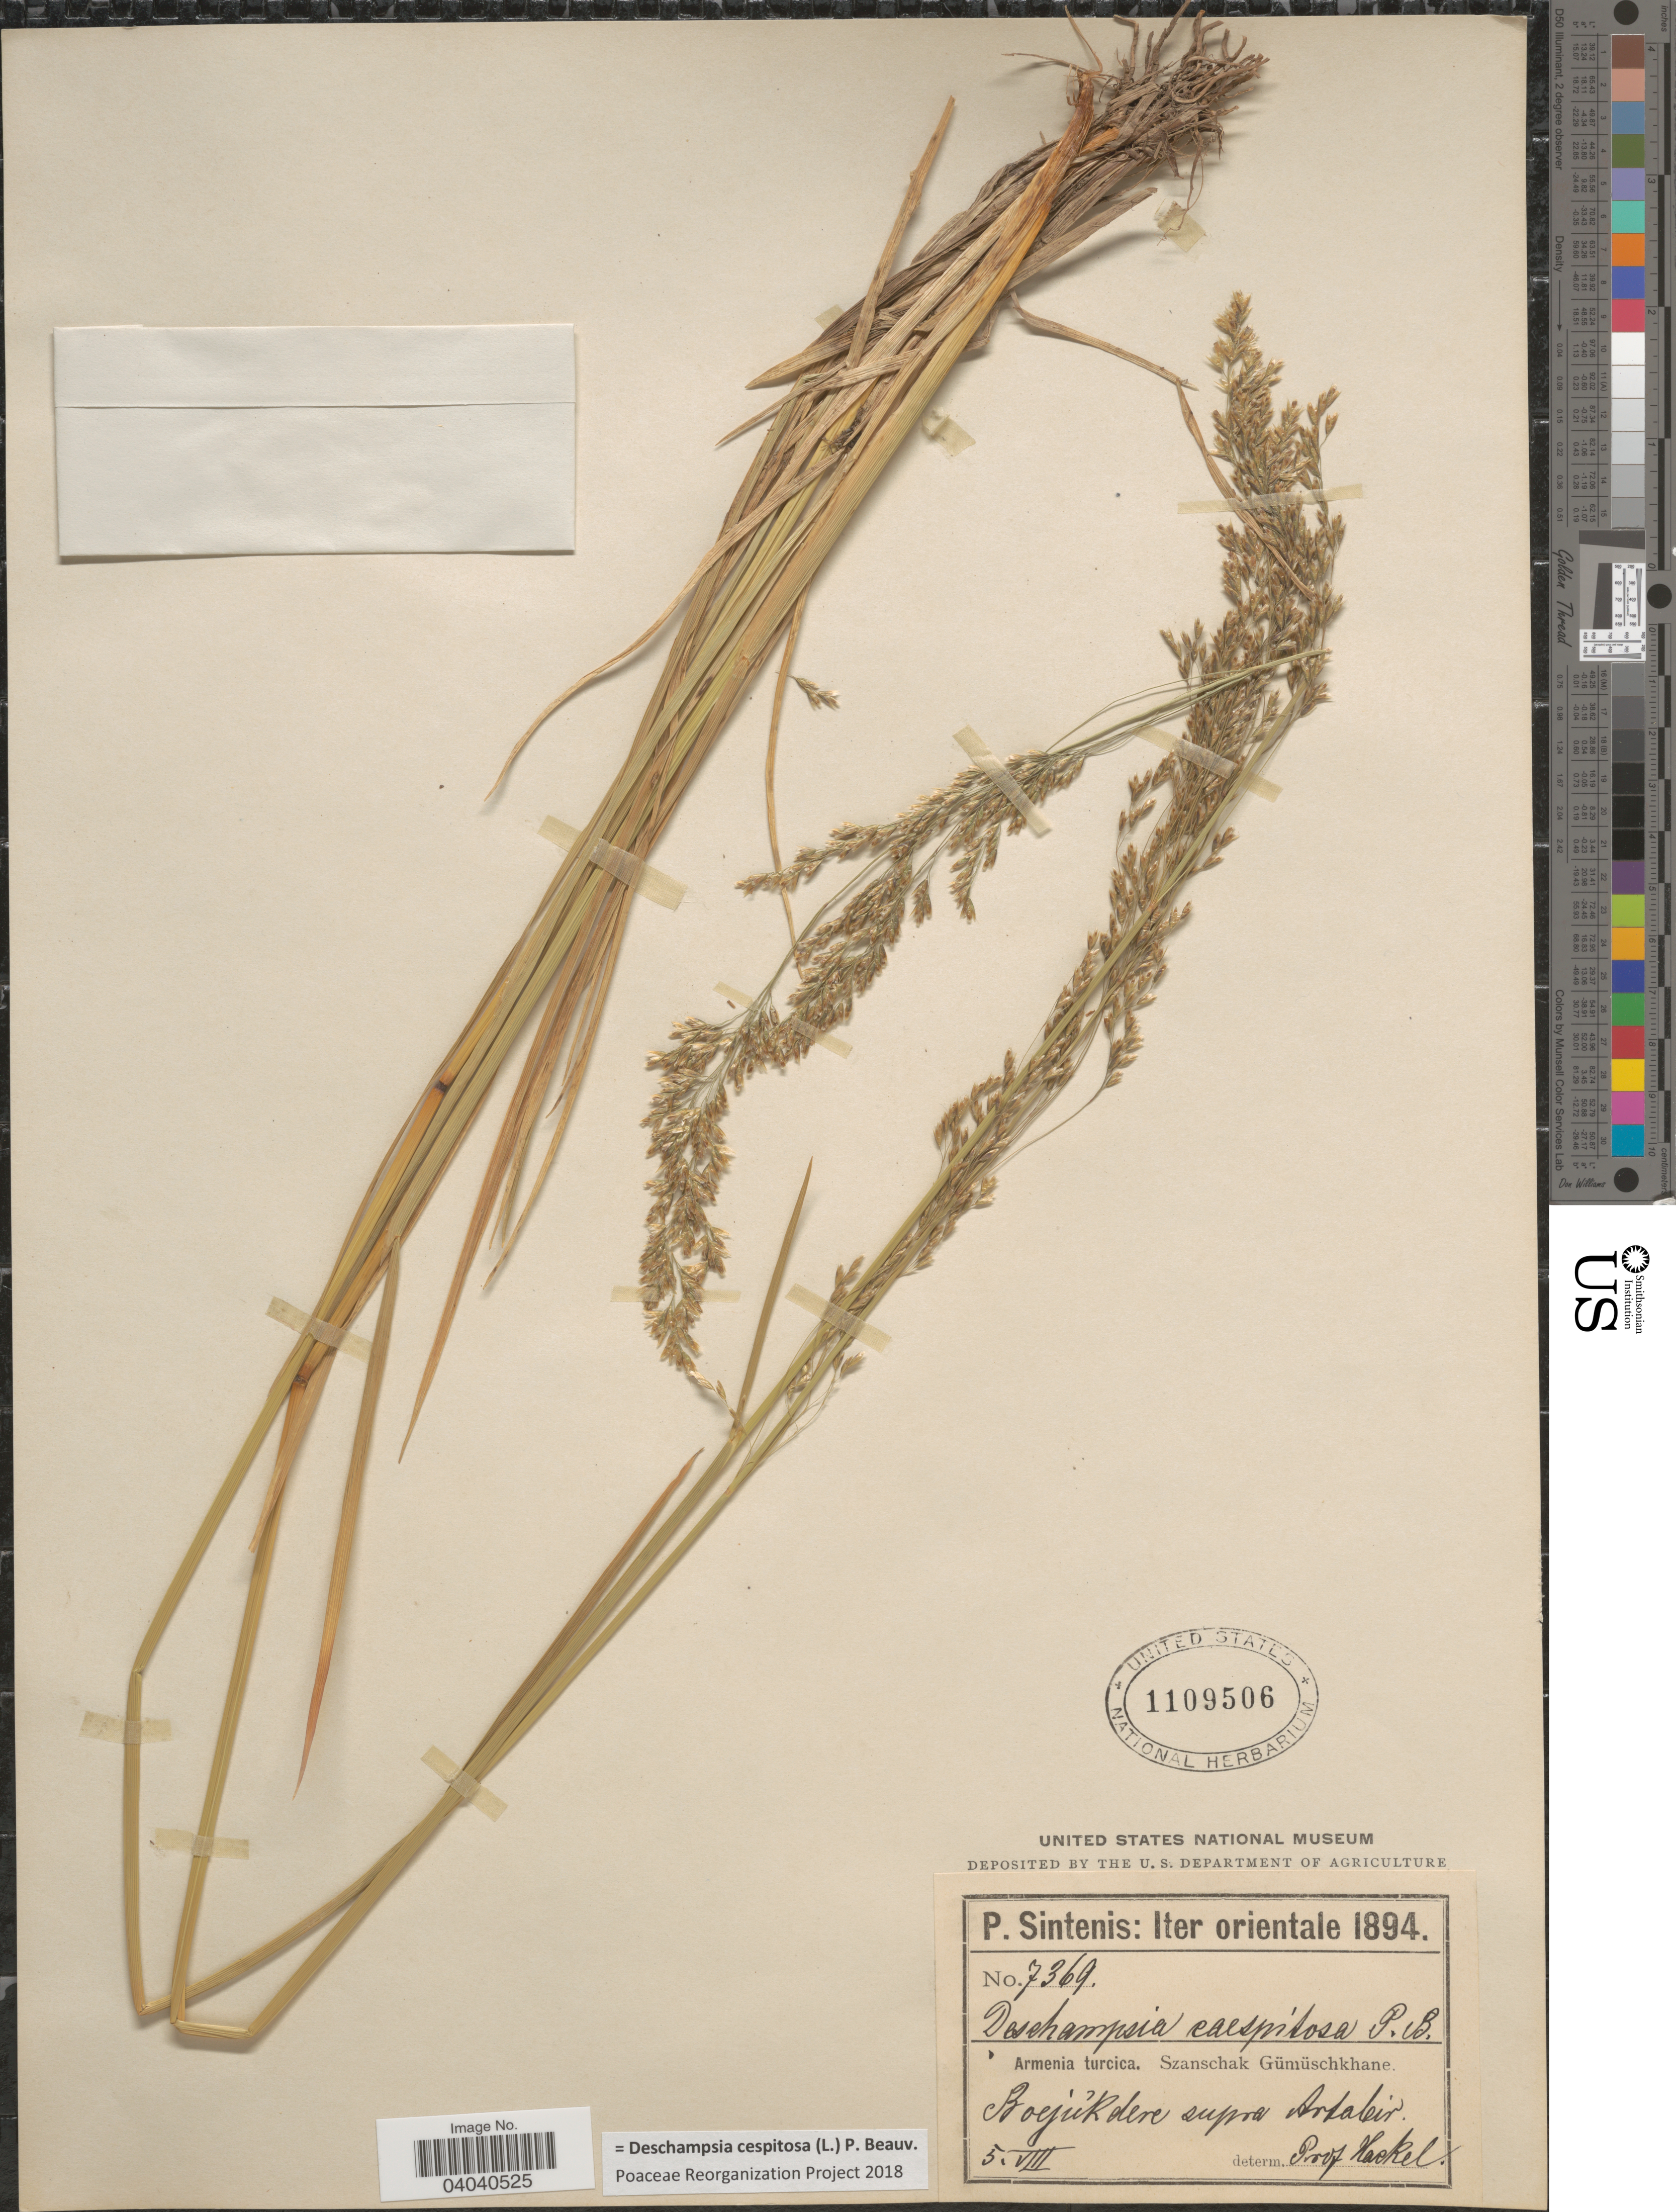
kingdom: Plantae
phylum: Tracheophyta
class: Liliopsida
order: Poales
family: Poaceae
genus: Deschampsia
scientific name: Deschampsia cespitosa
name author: (L.) P. Beauv.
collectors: P. Sintenis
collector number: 7369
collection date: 1894-08-05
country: Turkey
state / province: Gumushane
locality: Iter orientale. Armenia turcica. Szanschak Gümüschkhane. Boejukder supra Artaleir. [interpreted]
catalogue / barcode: US 1109506